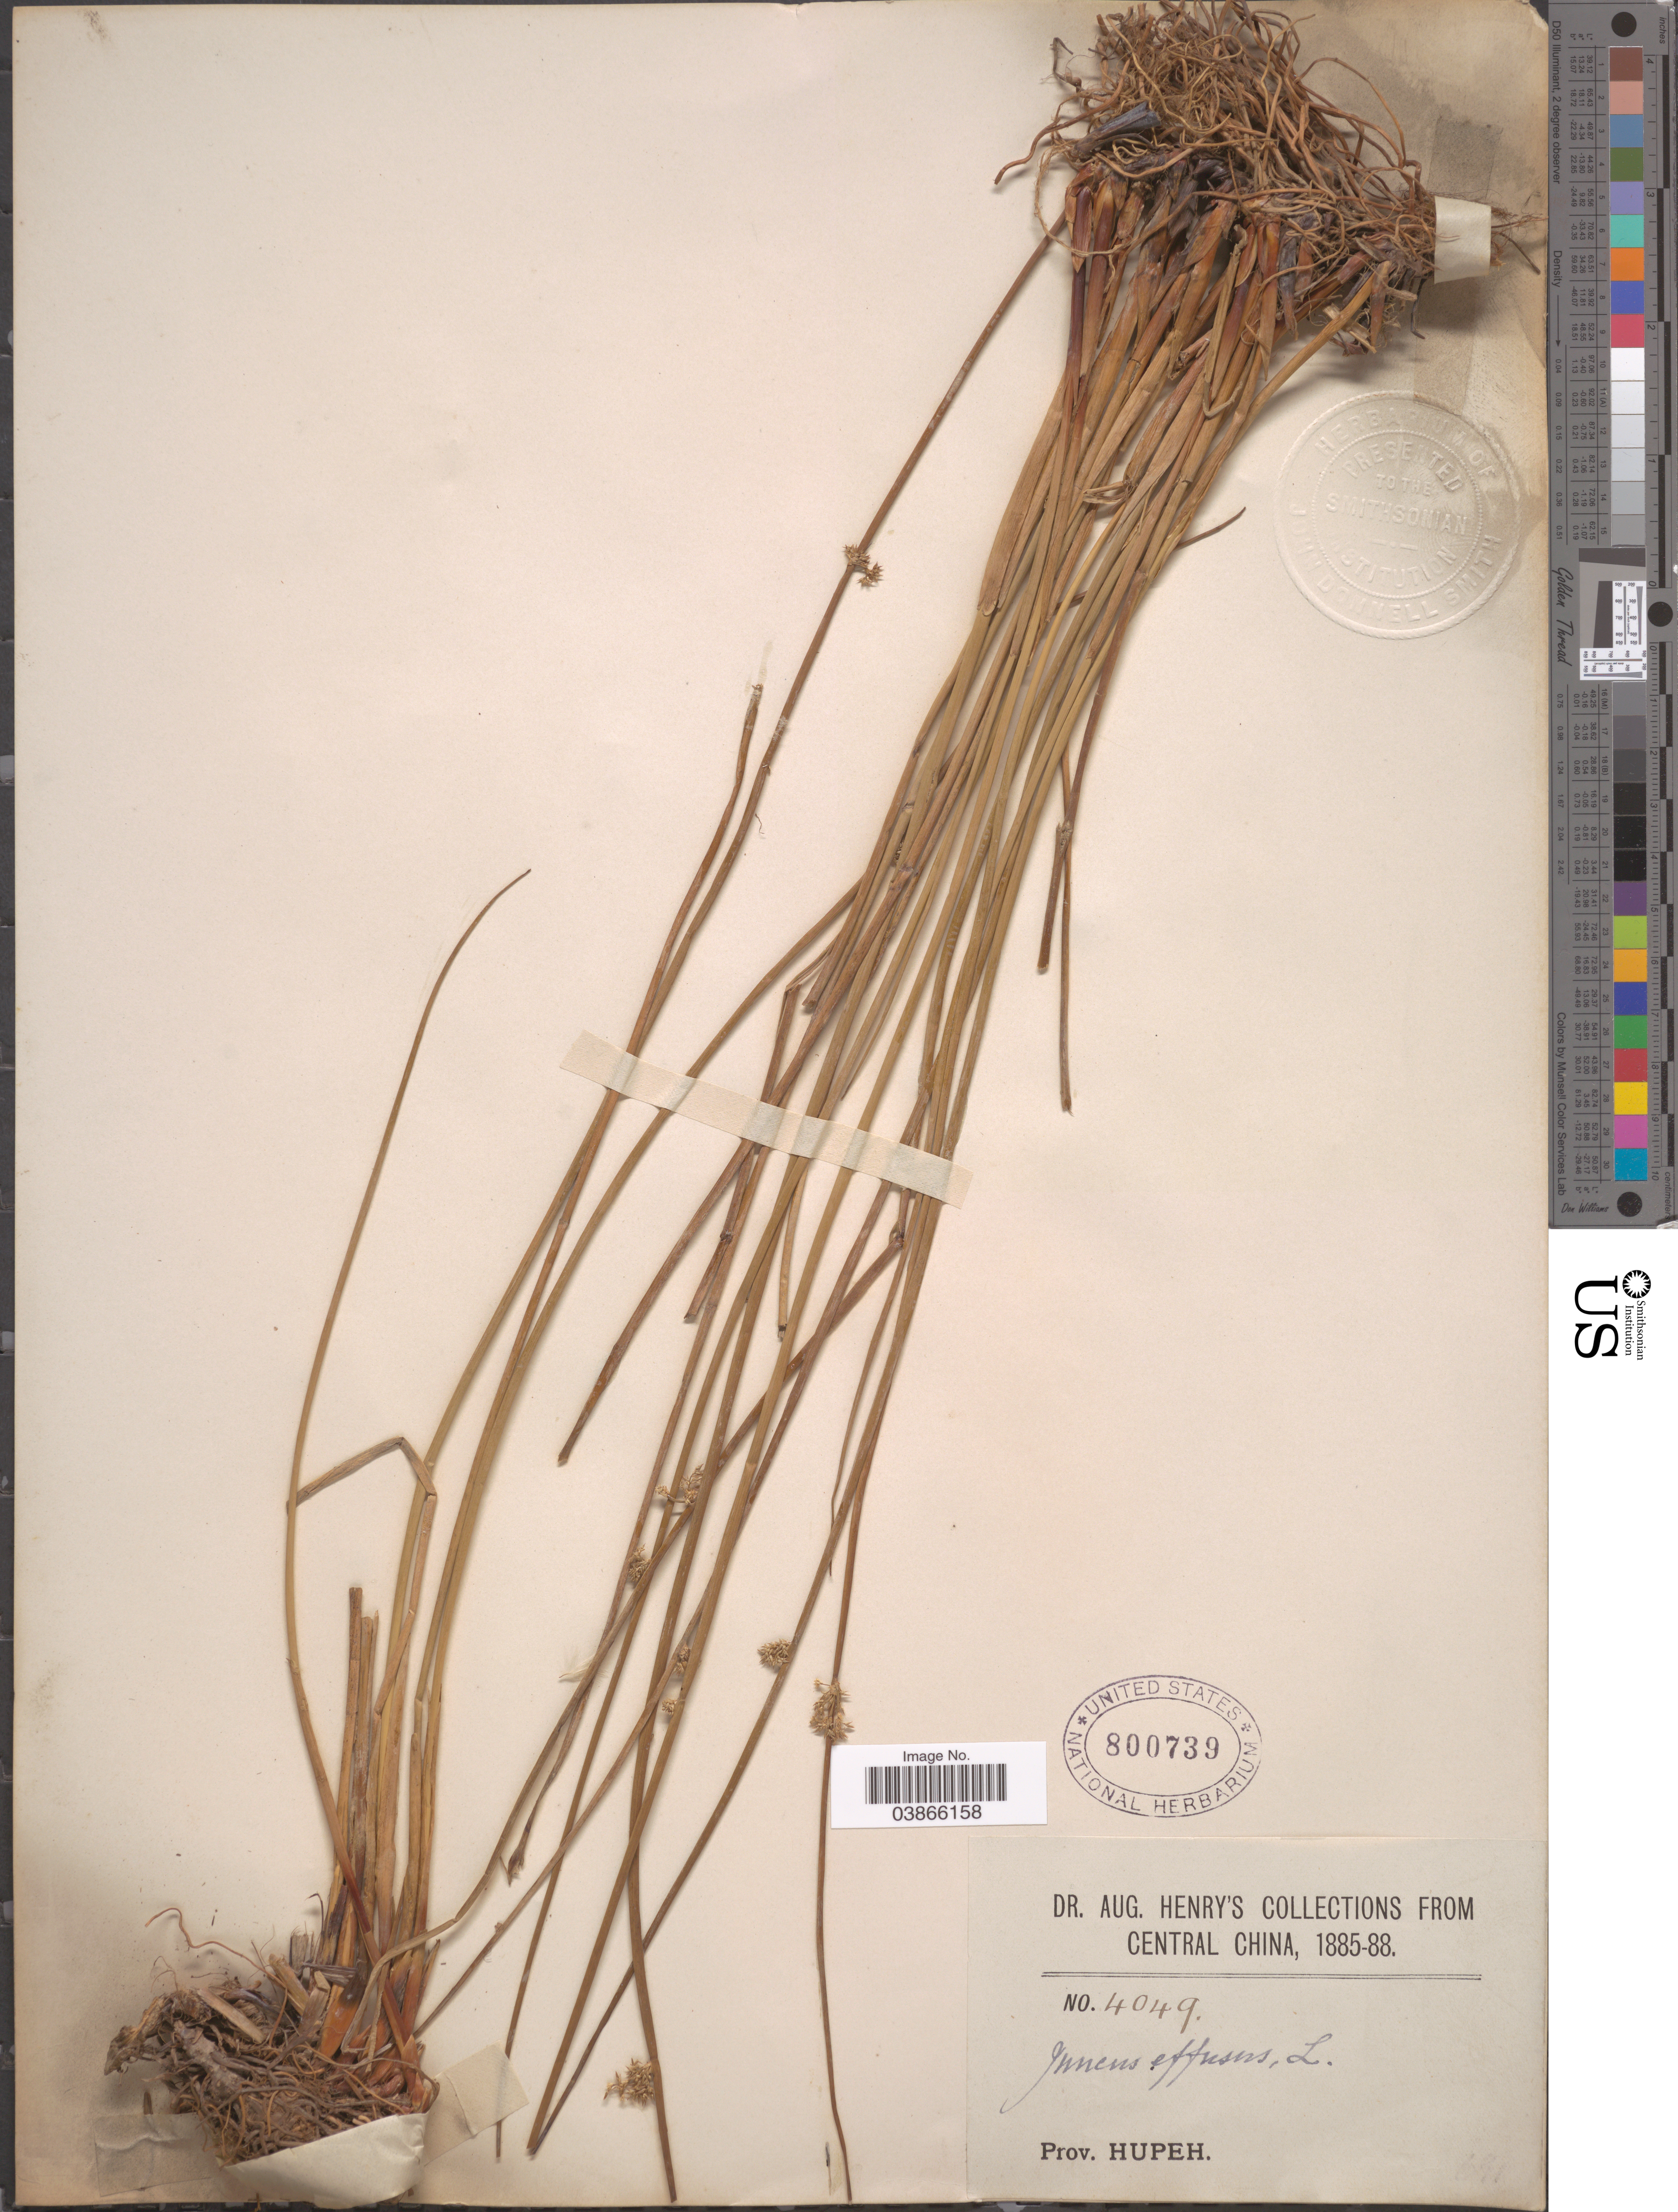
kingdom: Plantae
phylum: Tracheophyta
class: Liliopsida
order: Poales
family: Juncaceae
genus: Juncus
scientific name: Juncus effusus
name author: L.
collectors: A. Henry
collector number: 4049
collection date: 1885/1888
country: China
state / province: Hubei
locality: Central China. Prov. Hupeh.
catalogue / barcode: US 800739